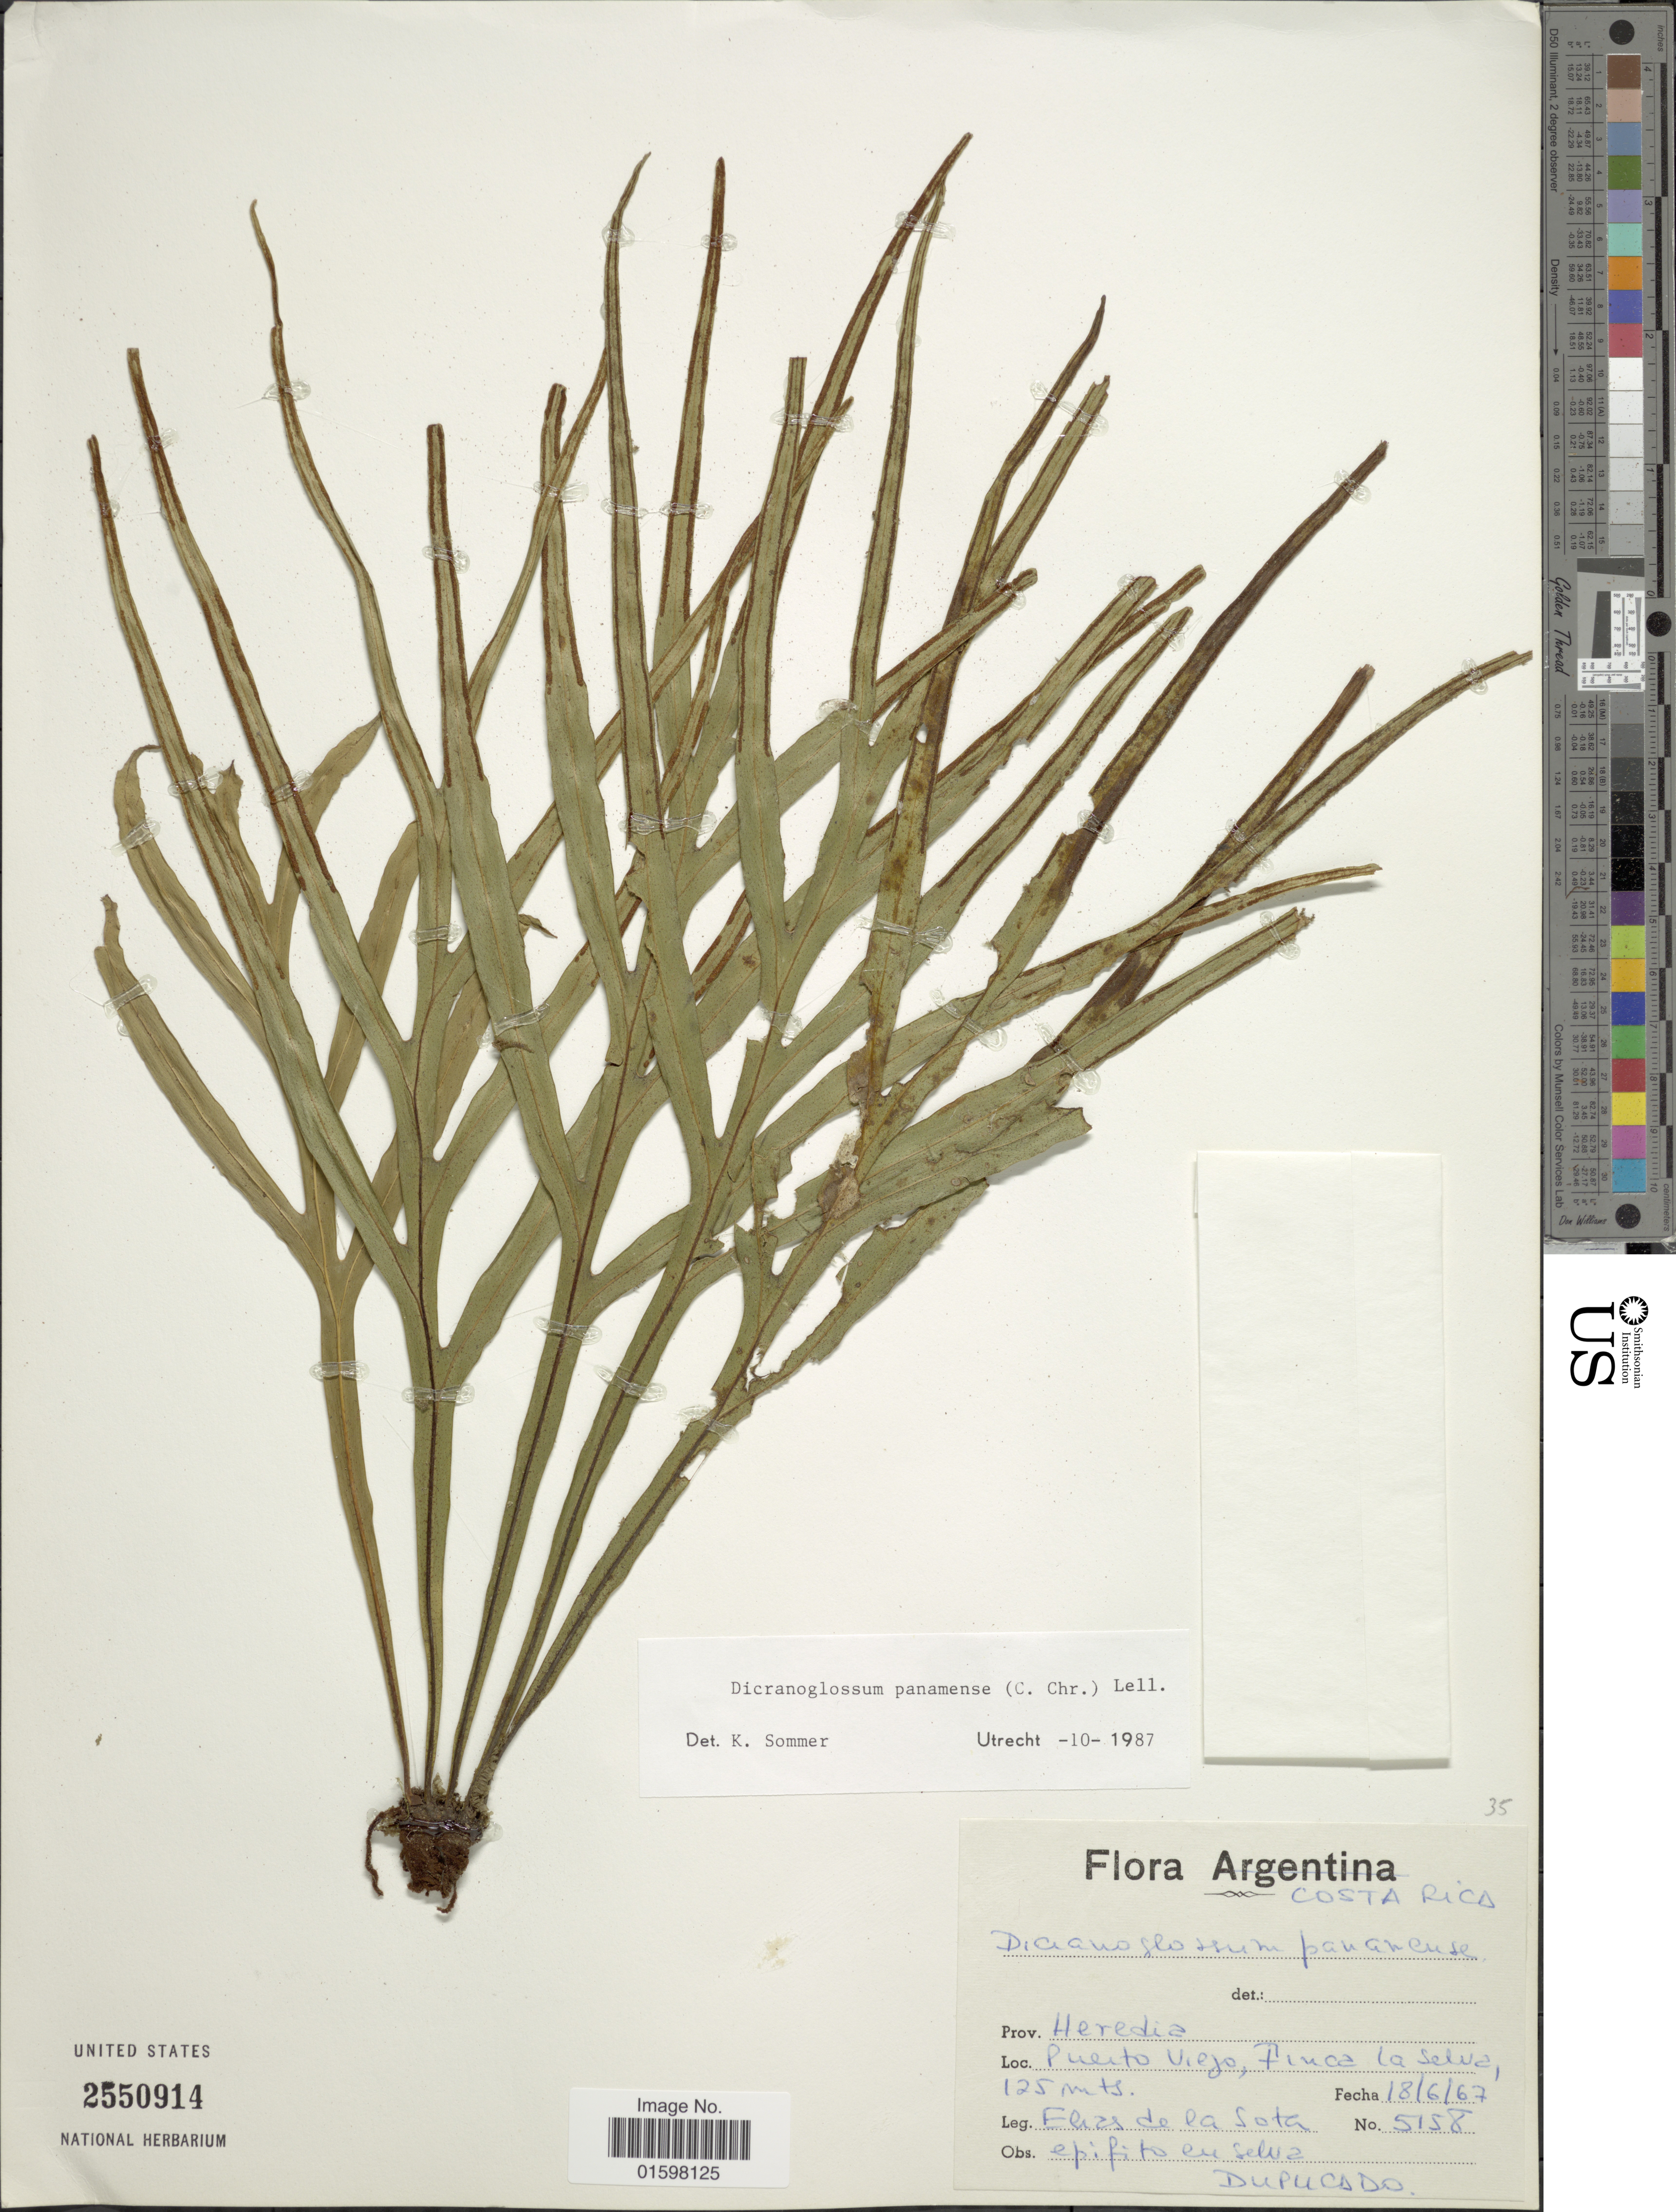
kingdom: Plantae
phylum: Tracheophyta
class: Polypodiopsida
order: Polypodiales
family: Polypodiaceae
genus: Pleopeltis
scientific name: Pleopeltis panamensis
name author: (Weath.) Pic. Serm.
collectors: E. R. de la Sota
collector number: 5158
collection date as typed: Transcribed d/m/y: 18/6/67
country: Costa Rica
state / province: Heredia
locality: Puerto Viejo, Finca la Selva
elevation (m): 125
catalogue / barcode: US 2550914